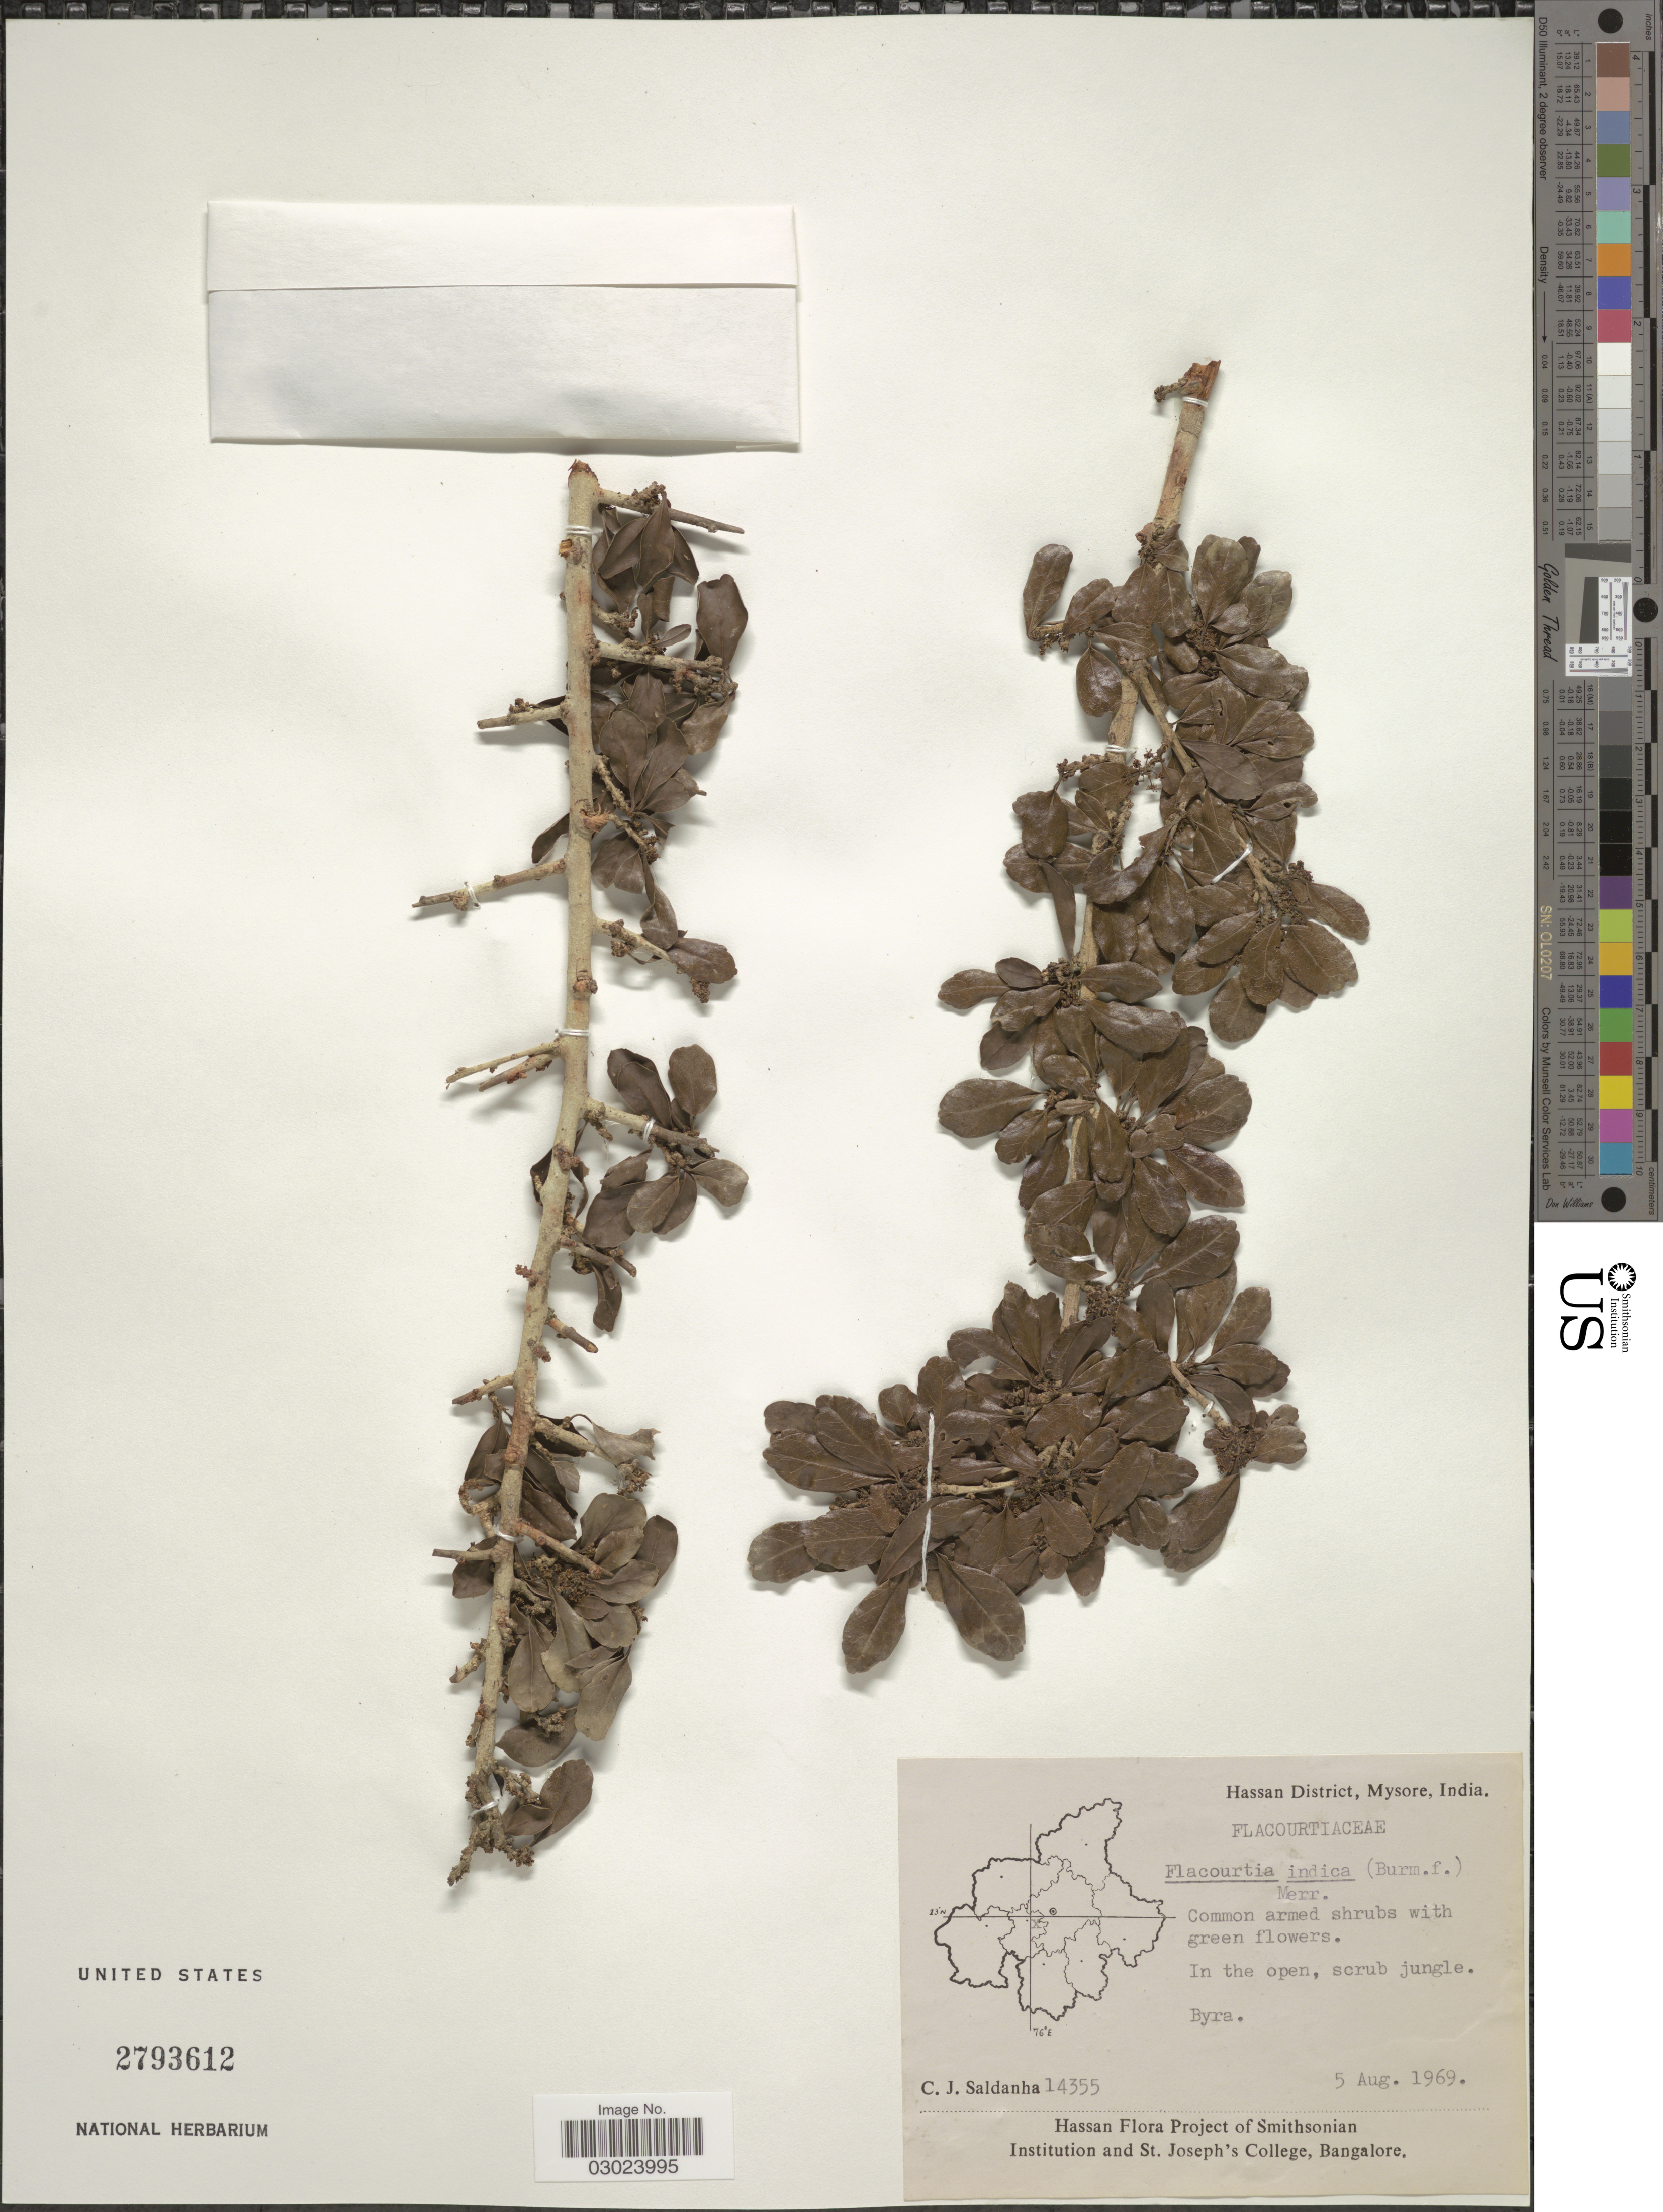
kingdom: Plantae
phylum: Tracheophyta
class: Magnoliopsida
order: Malpighiales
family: Salicaceae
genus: Flacourtia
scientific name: Flacourtia indica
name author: (Burm. f.) Merr.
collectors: C. J. Saldanha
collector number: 14355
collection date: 1969-08-05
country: India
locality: Hassan District, Mysore. Byra.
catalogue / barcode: US 2793612